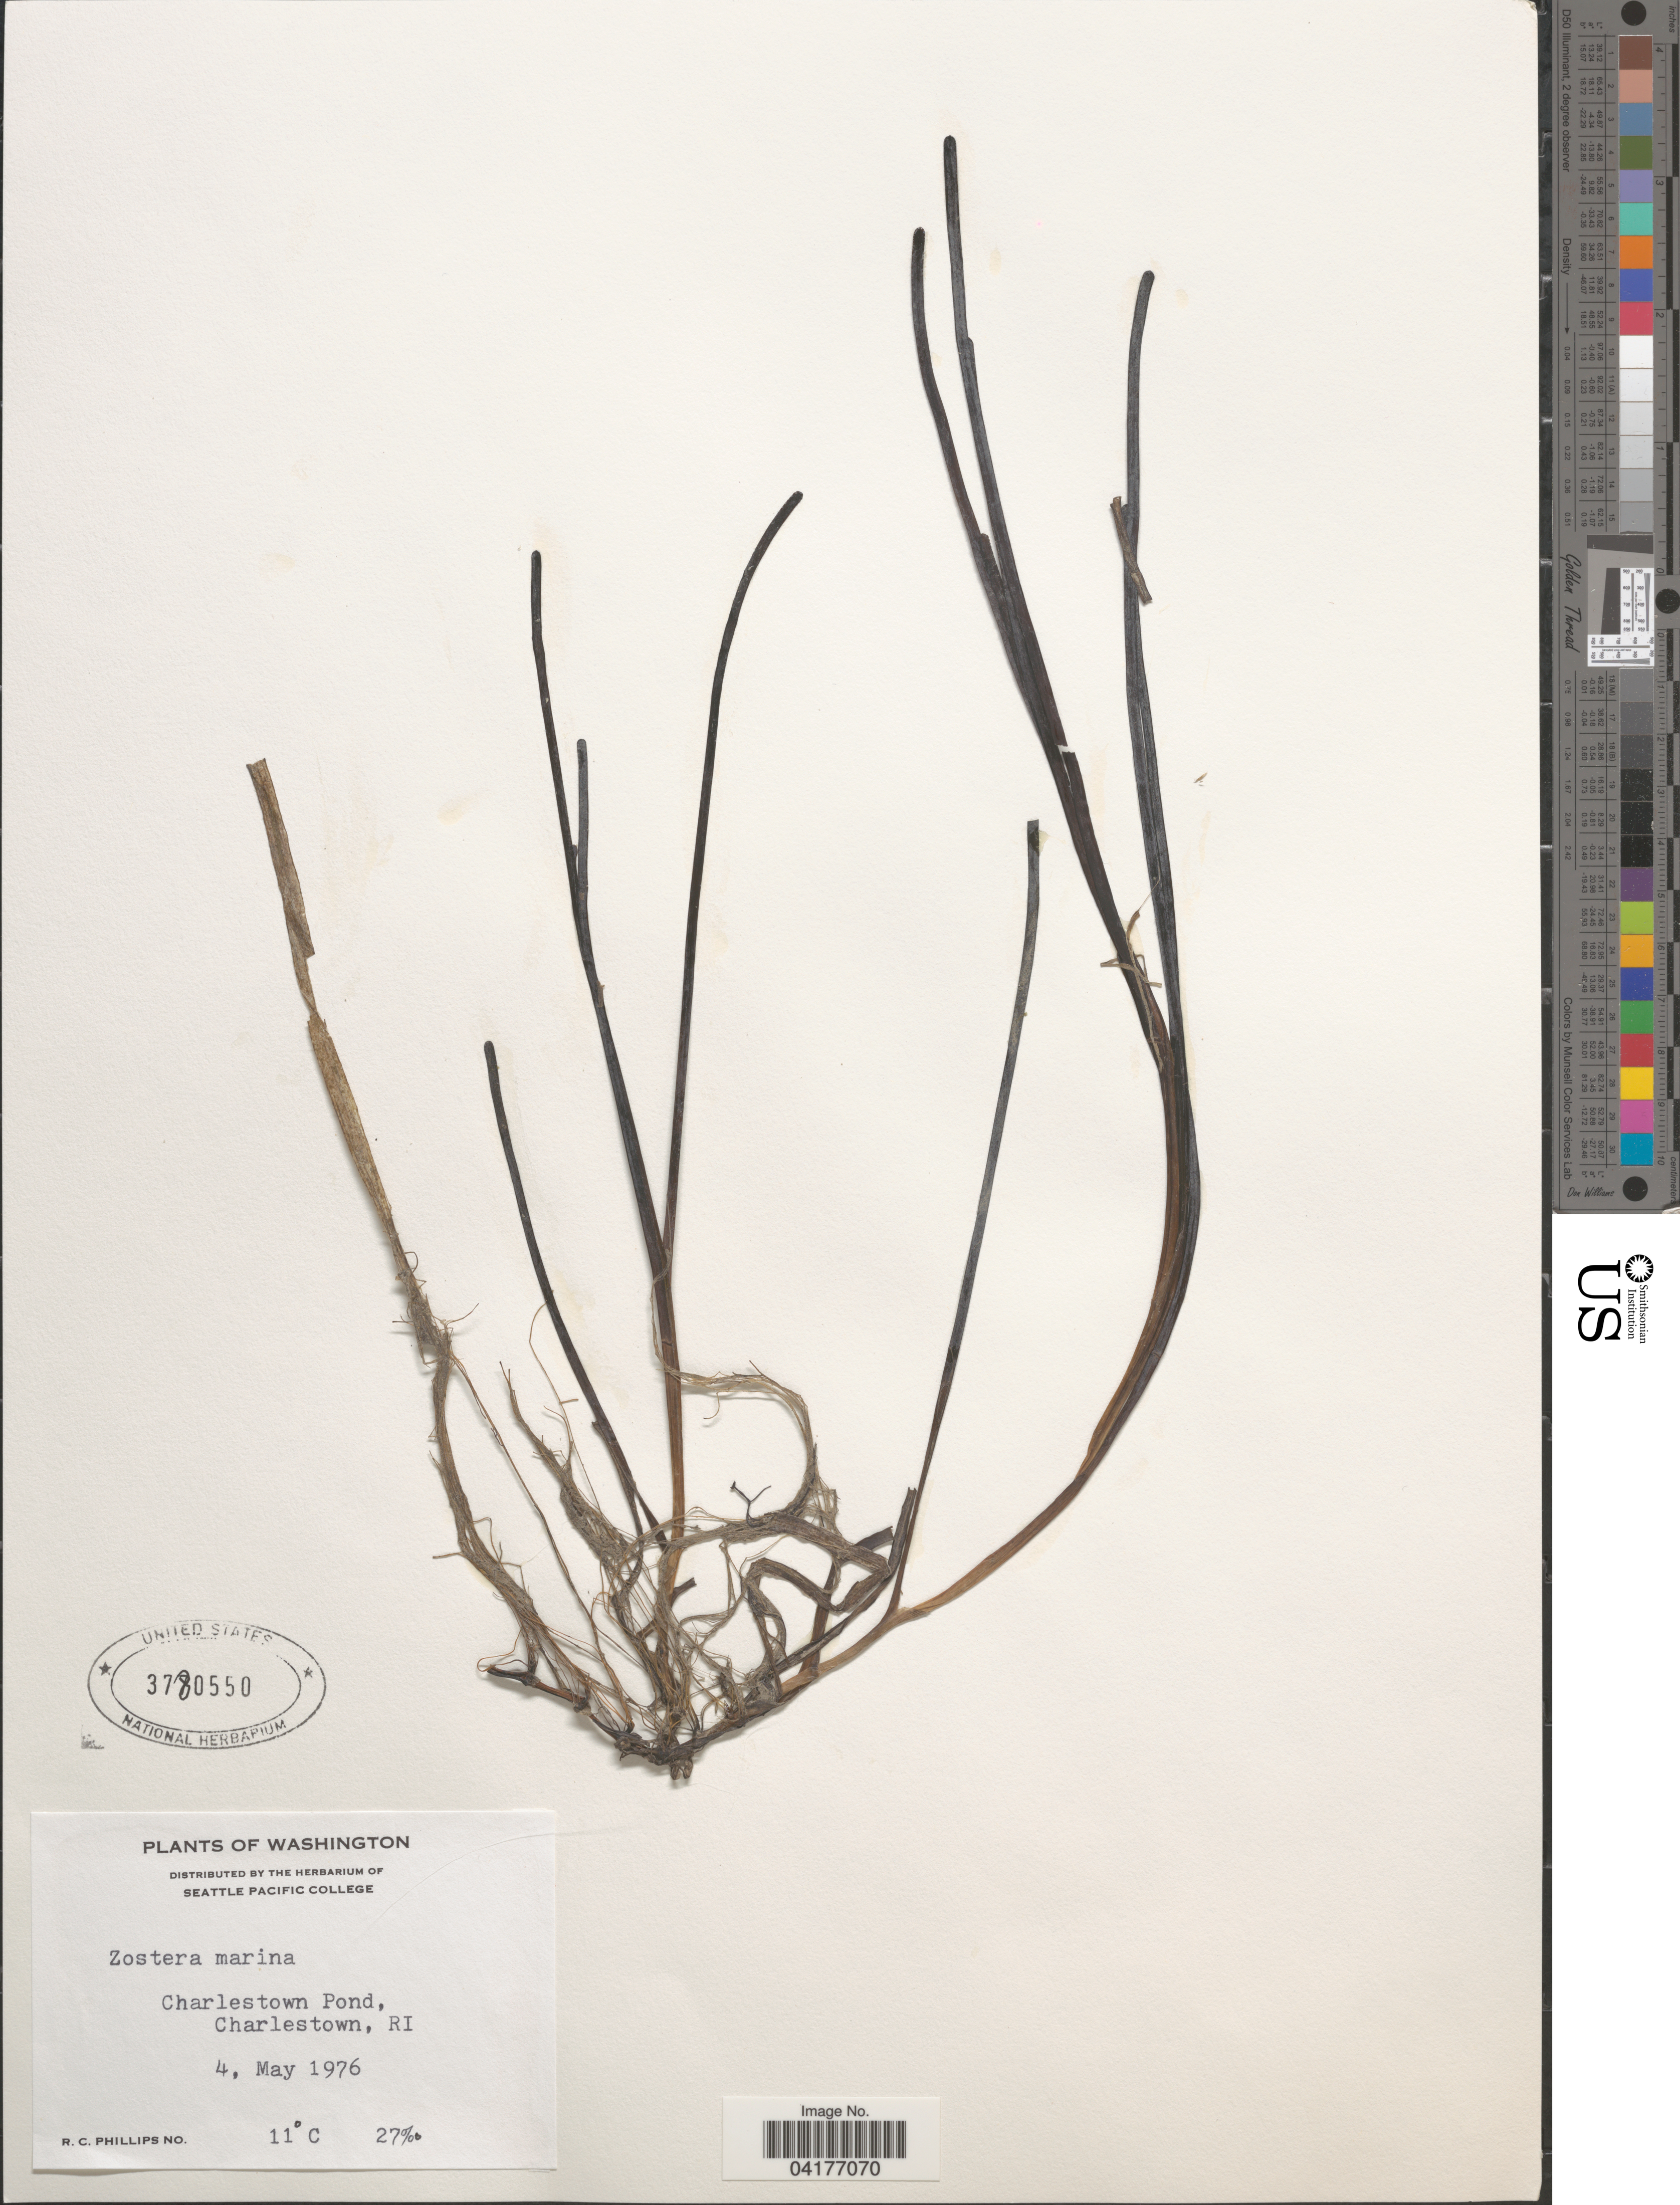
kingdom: Plantae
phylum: Tracheophyta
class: Liliopsida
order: Alismatales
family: Zosteraceae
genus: Zostera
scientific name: Zostera marina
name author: L.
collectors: R. C. Phillips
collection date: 1976-05-04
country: United States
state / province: Rhode Island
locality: Charlestown Pond, Charlestown, RI.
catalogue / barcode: US 3780550